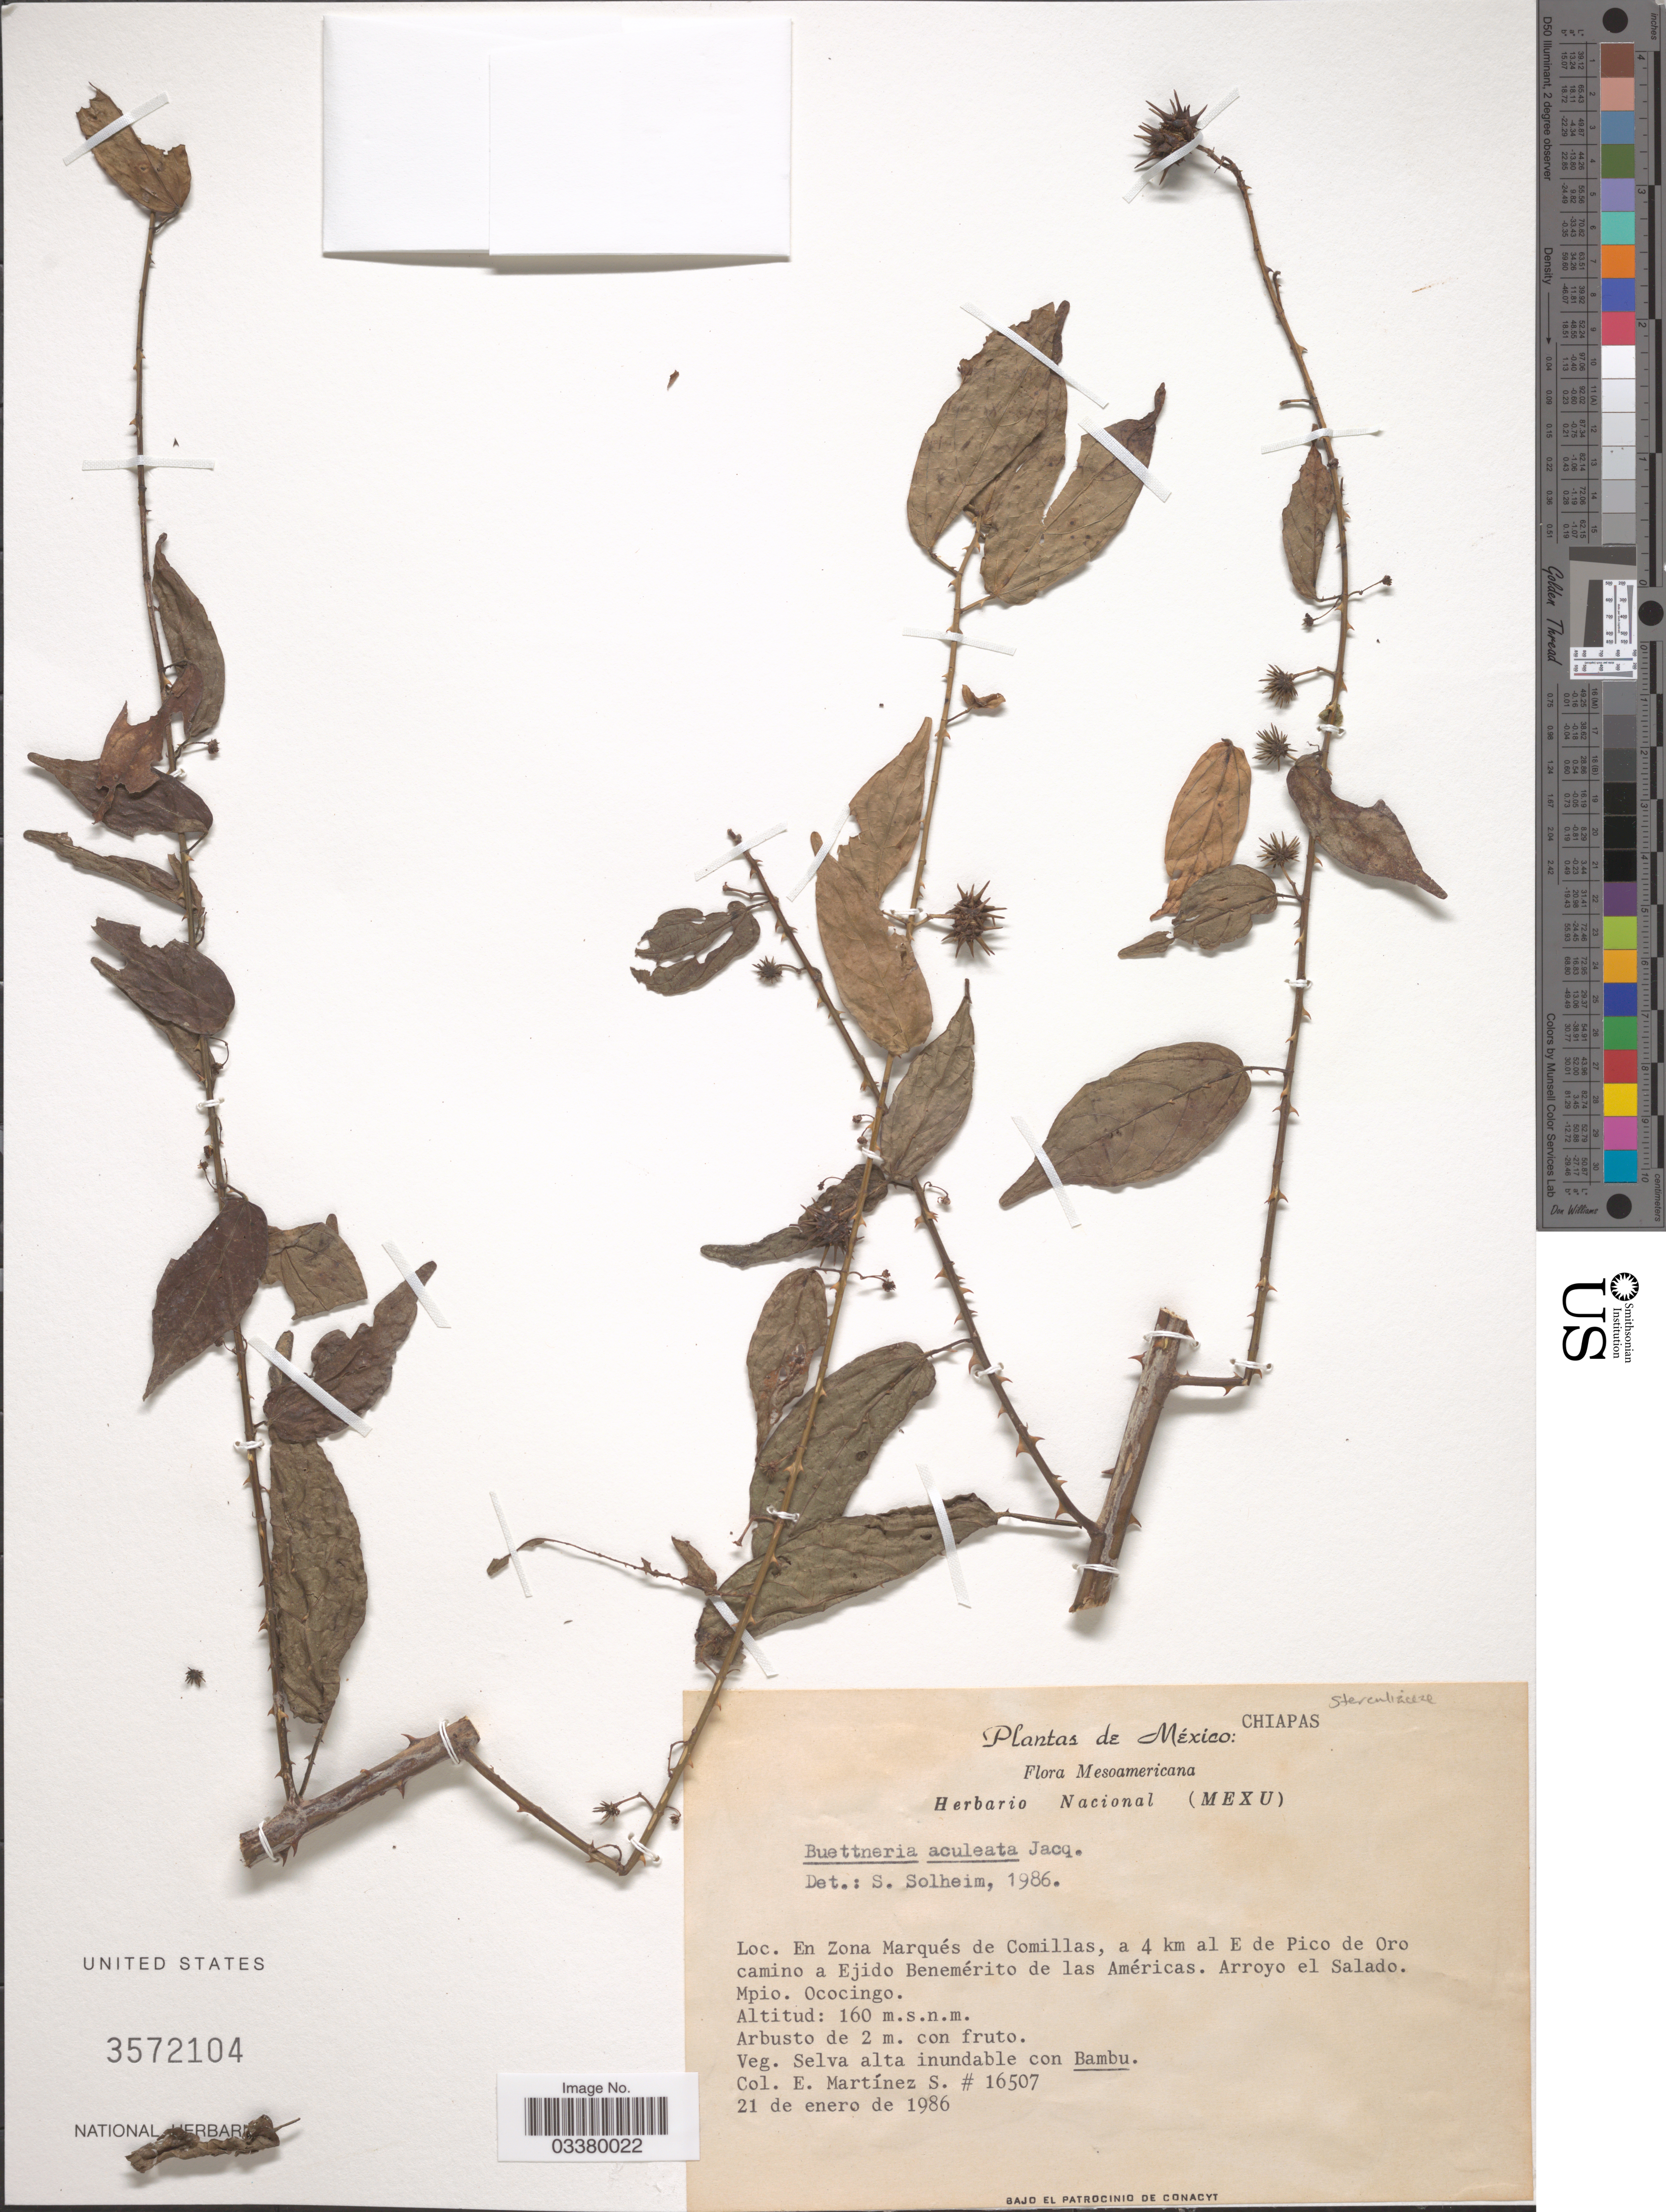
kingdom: Plantae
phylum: Tracheophyta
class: Magnoliopsida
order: Malvales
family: Malvaceae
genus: Byttneria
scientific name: Byttneria aculeata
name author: (Jacq.) Jacq.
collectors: E. M. Martínez S.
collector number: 16507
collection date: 1986-01-21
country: Mexico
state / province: Chiapas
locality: En Zona Marqués de Comillas, a 4 km al E de Pico de Oro camino a Ejido Benemérito de las Américas. Arroyo el Salado. Mpio. Ococingo.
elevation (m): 160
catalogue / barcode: US 3572104